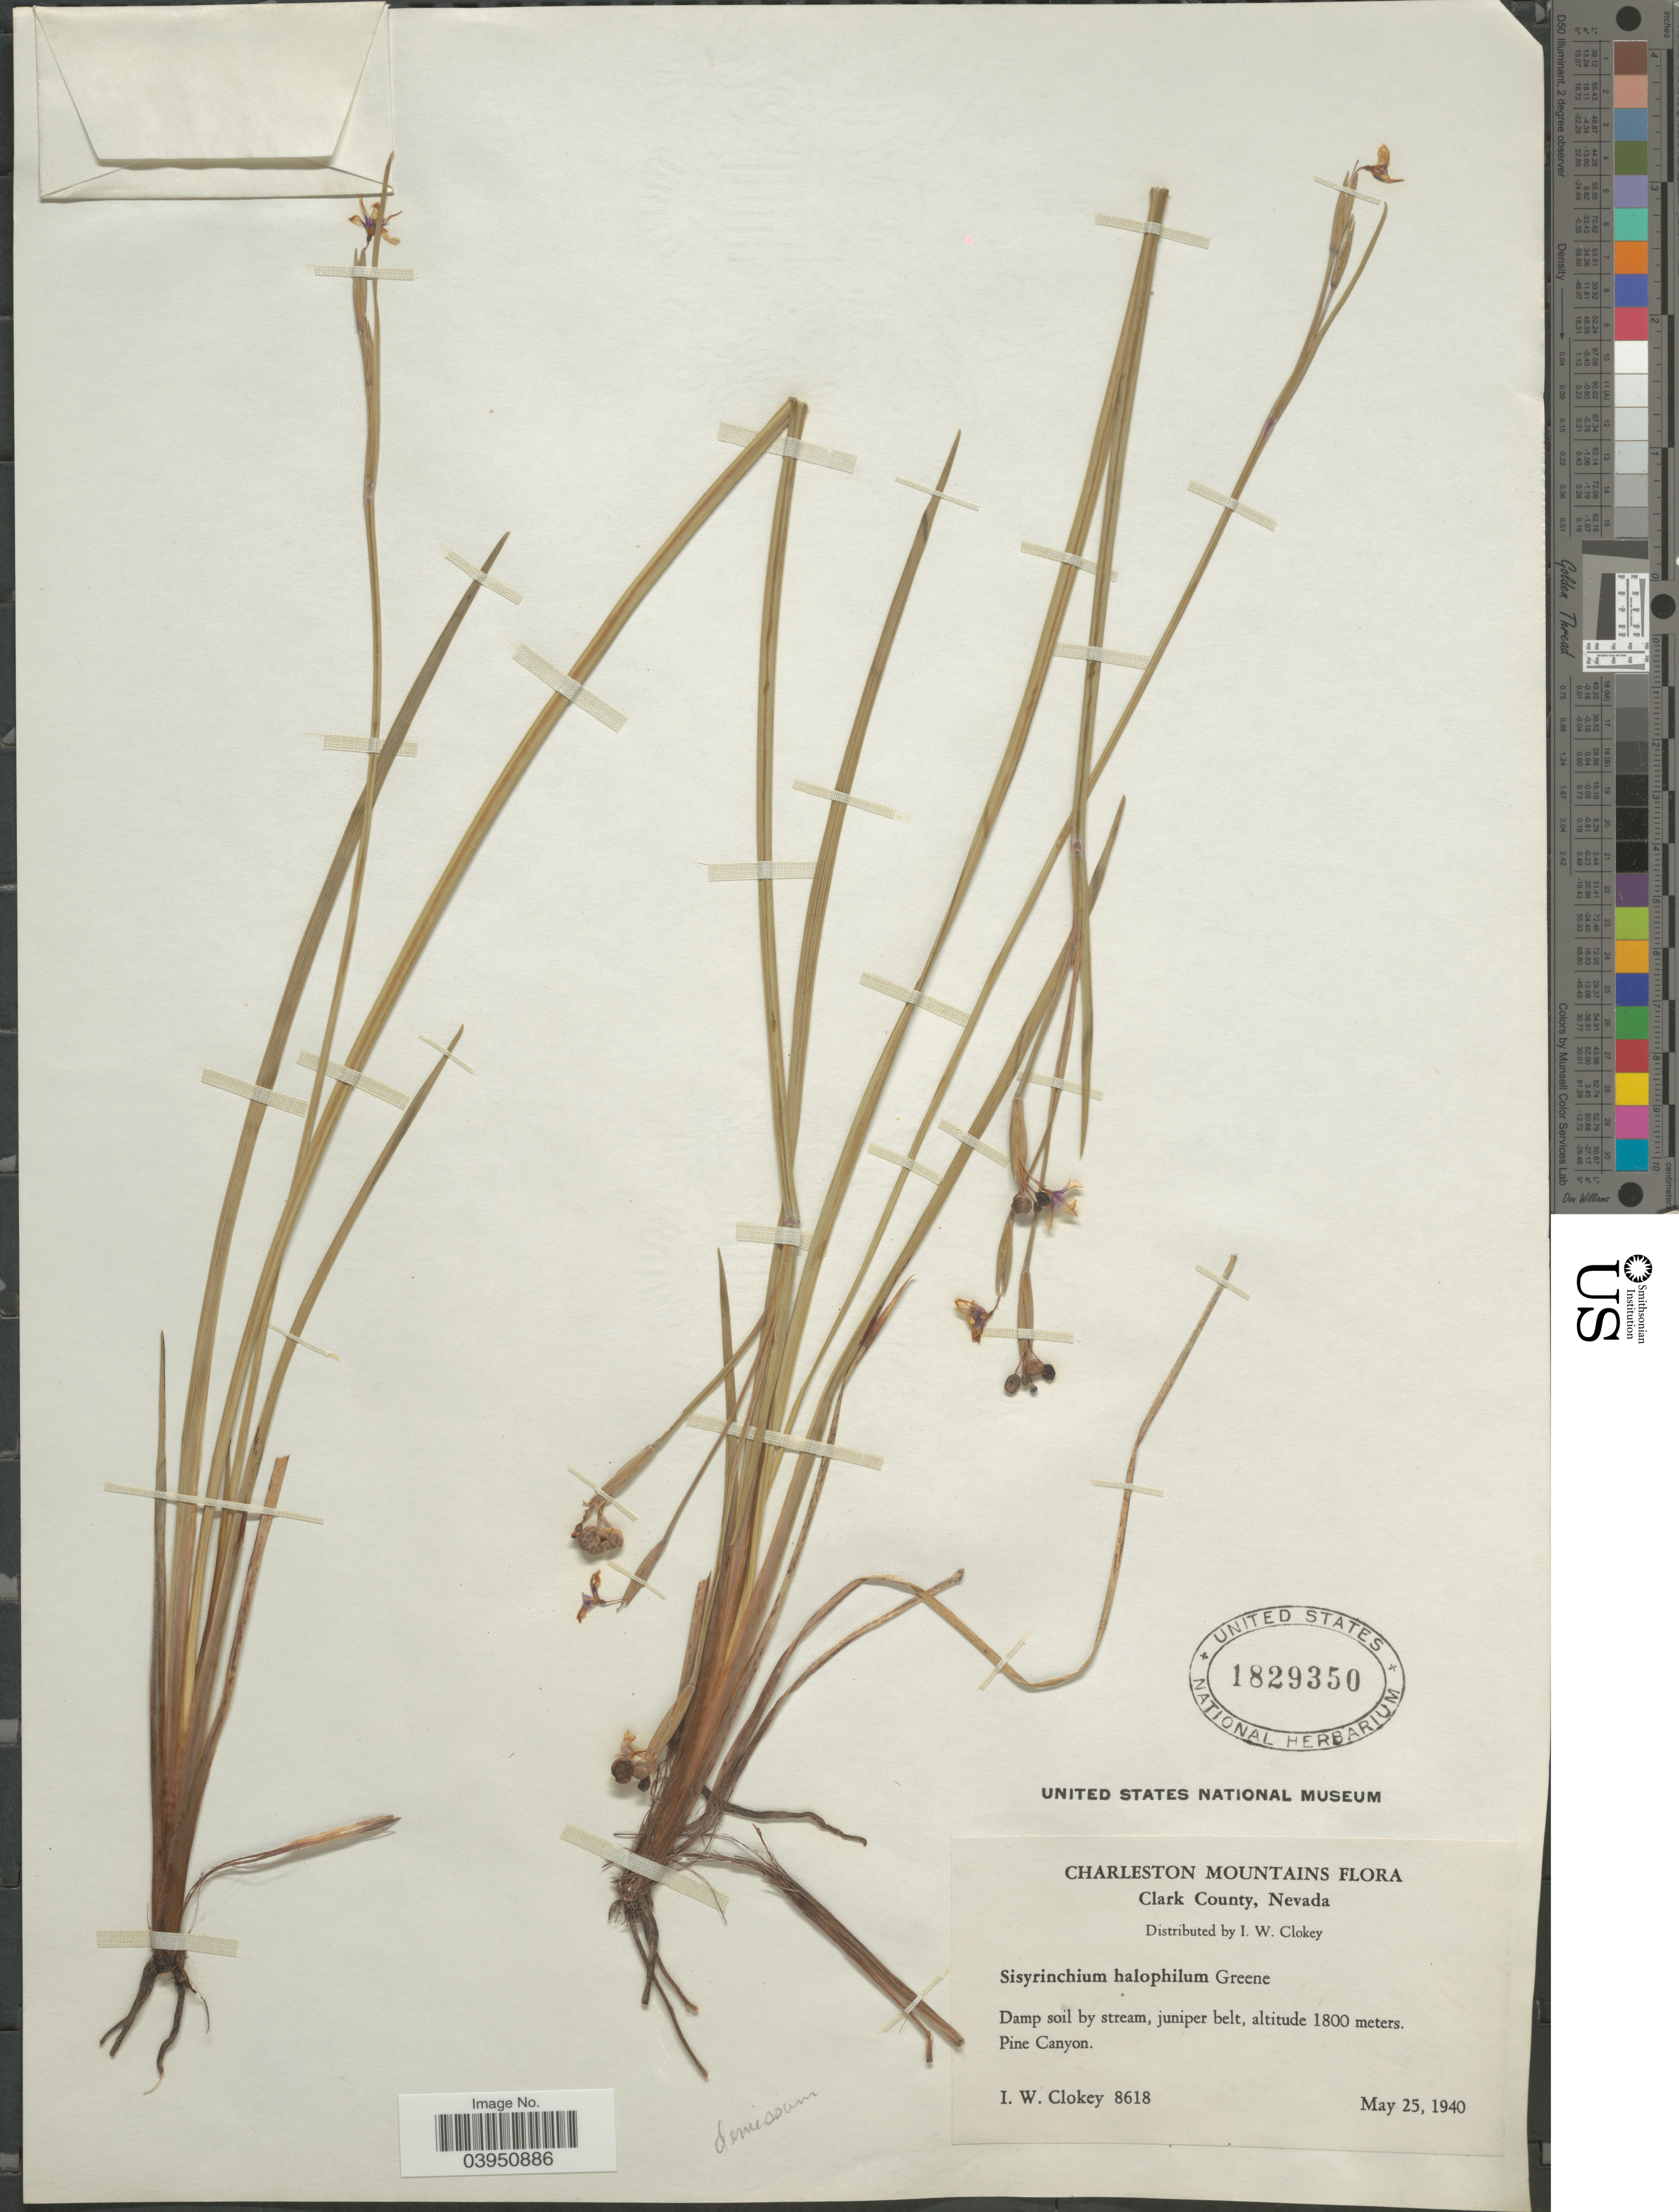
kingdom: Plantae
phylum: Tracheophyta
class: Liliopsida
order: Asparagales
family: Iridaceae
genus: Sisyrinchium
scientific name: Sisyrinchium demissum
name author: Greene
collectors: I. W. Clokey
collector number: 8618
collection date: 1940-05-25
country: United States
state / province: Nevada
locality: Charleston Mountains. Clark County. Pine Canyon.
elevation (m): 1800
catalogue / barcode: US 1829350